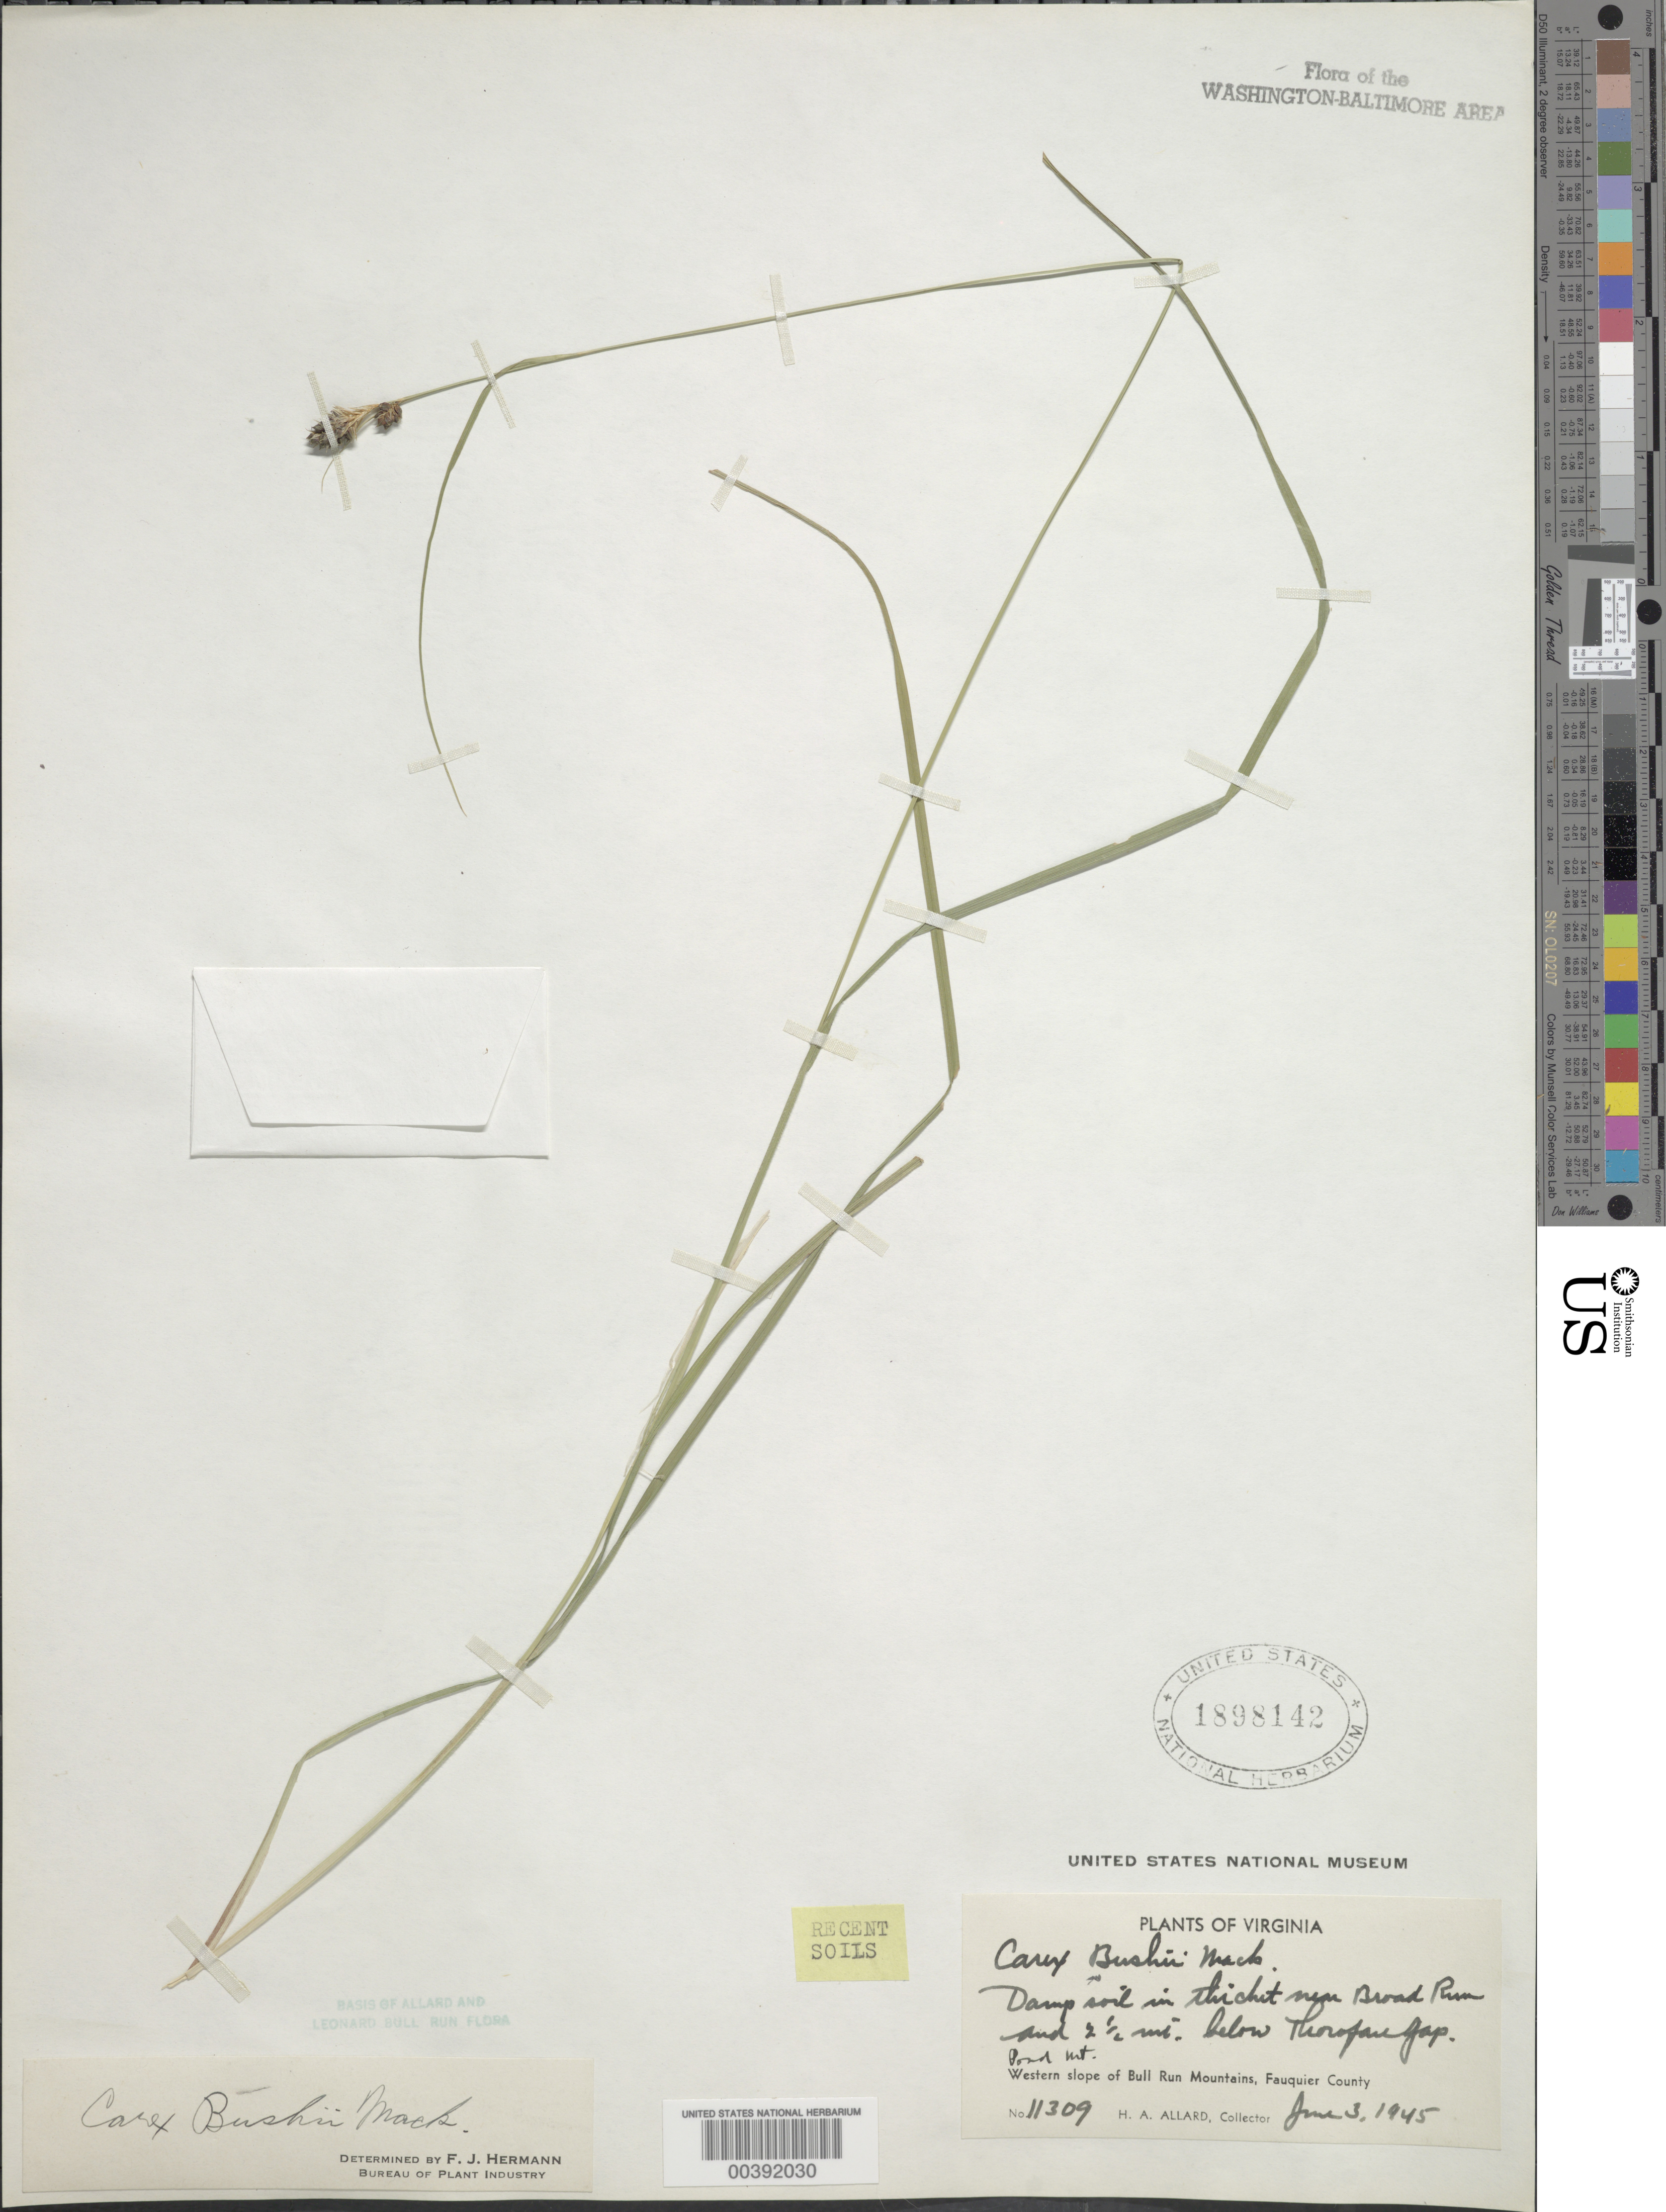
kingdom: Plantae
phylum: Tracheophyta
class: Liliopsida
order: Poales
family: Cyperaceae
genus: Carex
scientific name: Carex bushii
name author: Mack.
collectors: H. A. Allard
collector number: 11309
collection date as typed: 03 Jun 1945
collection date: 1945-06-03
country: United States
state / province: Virginia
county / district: Fauquier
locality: Broad Run below Thorofare Gap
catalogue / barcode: US 1898142